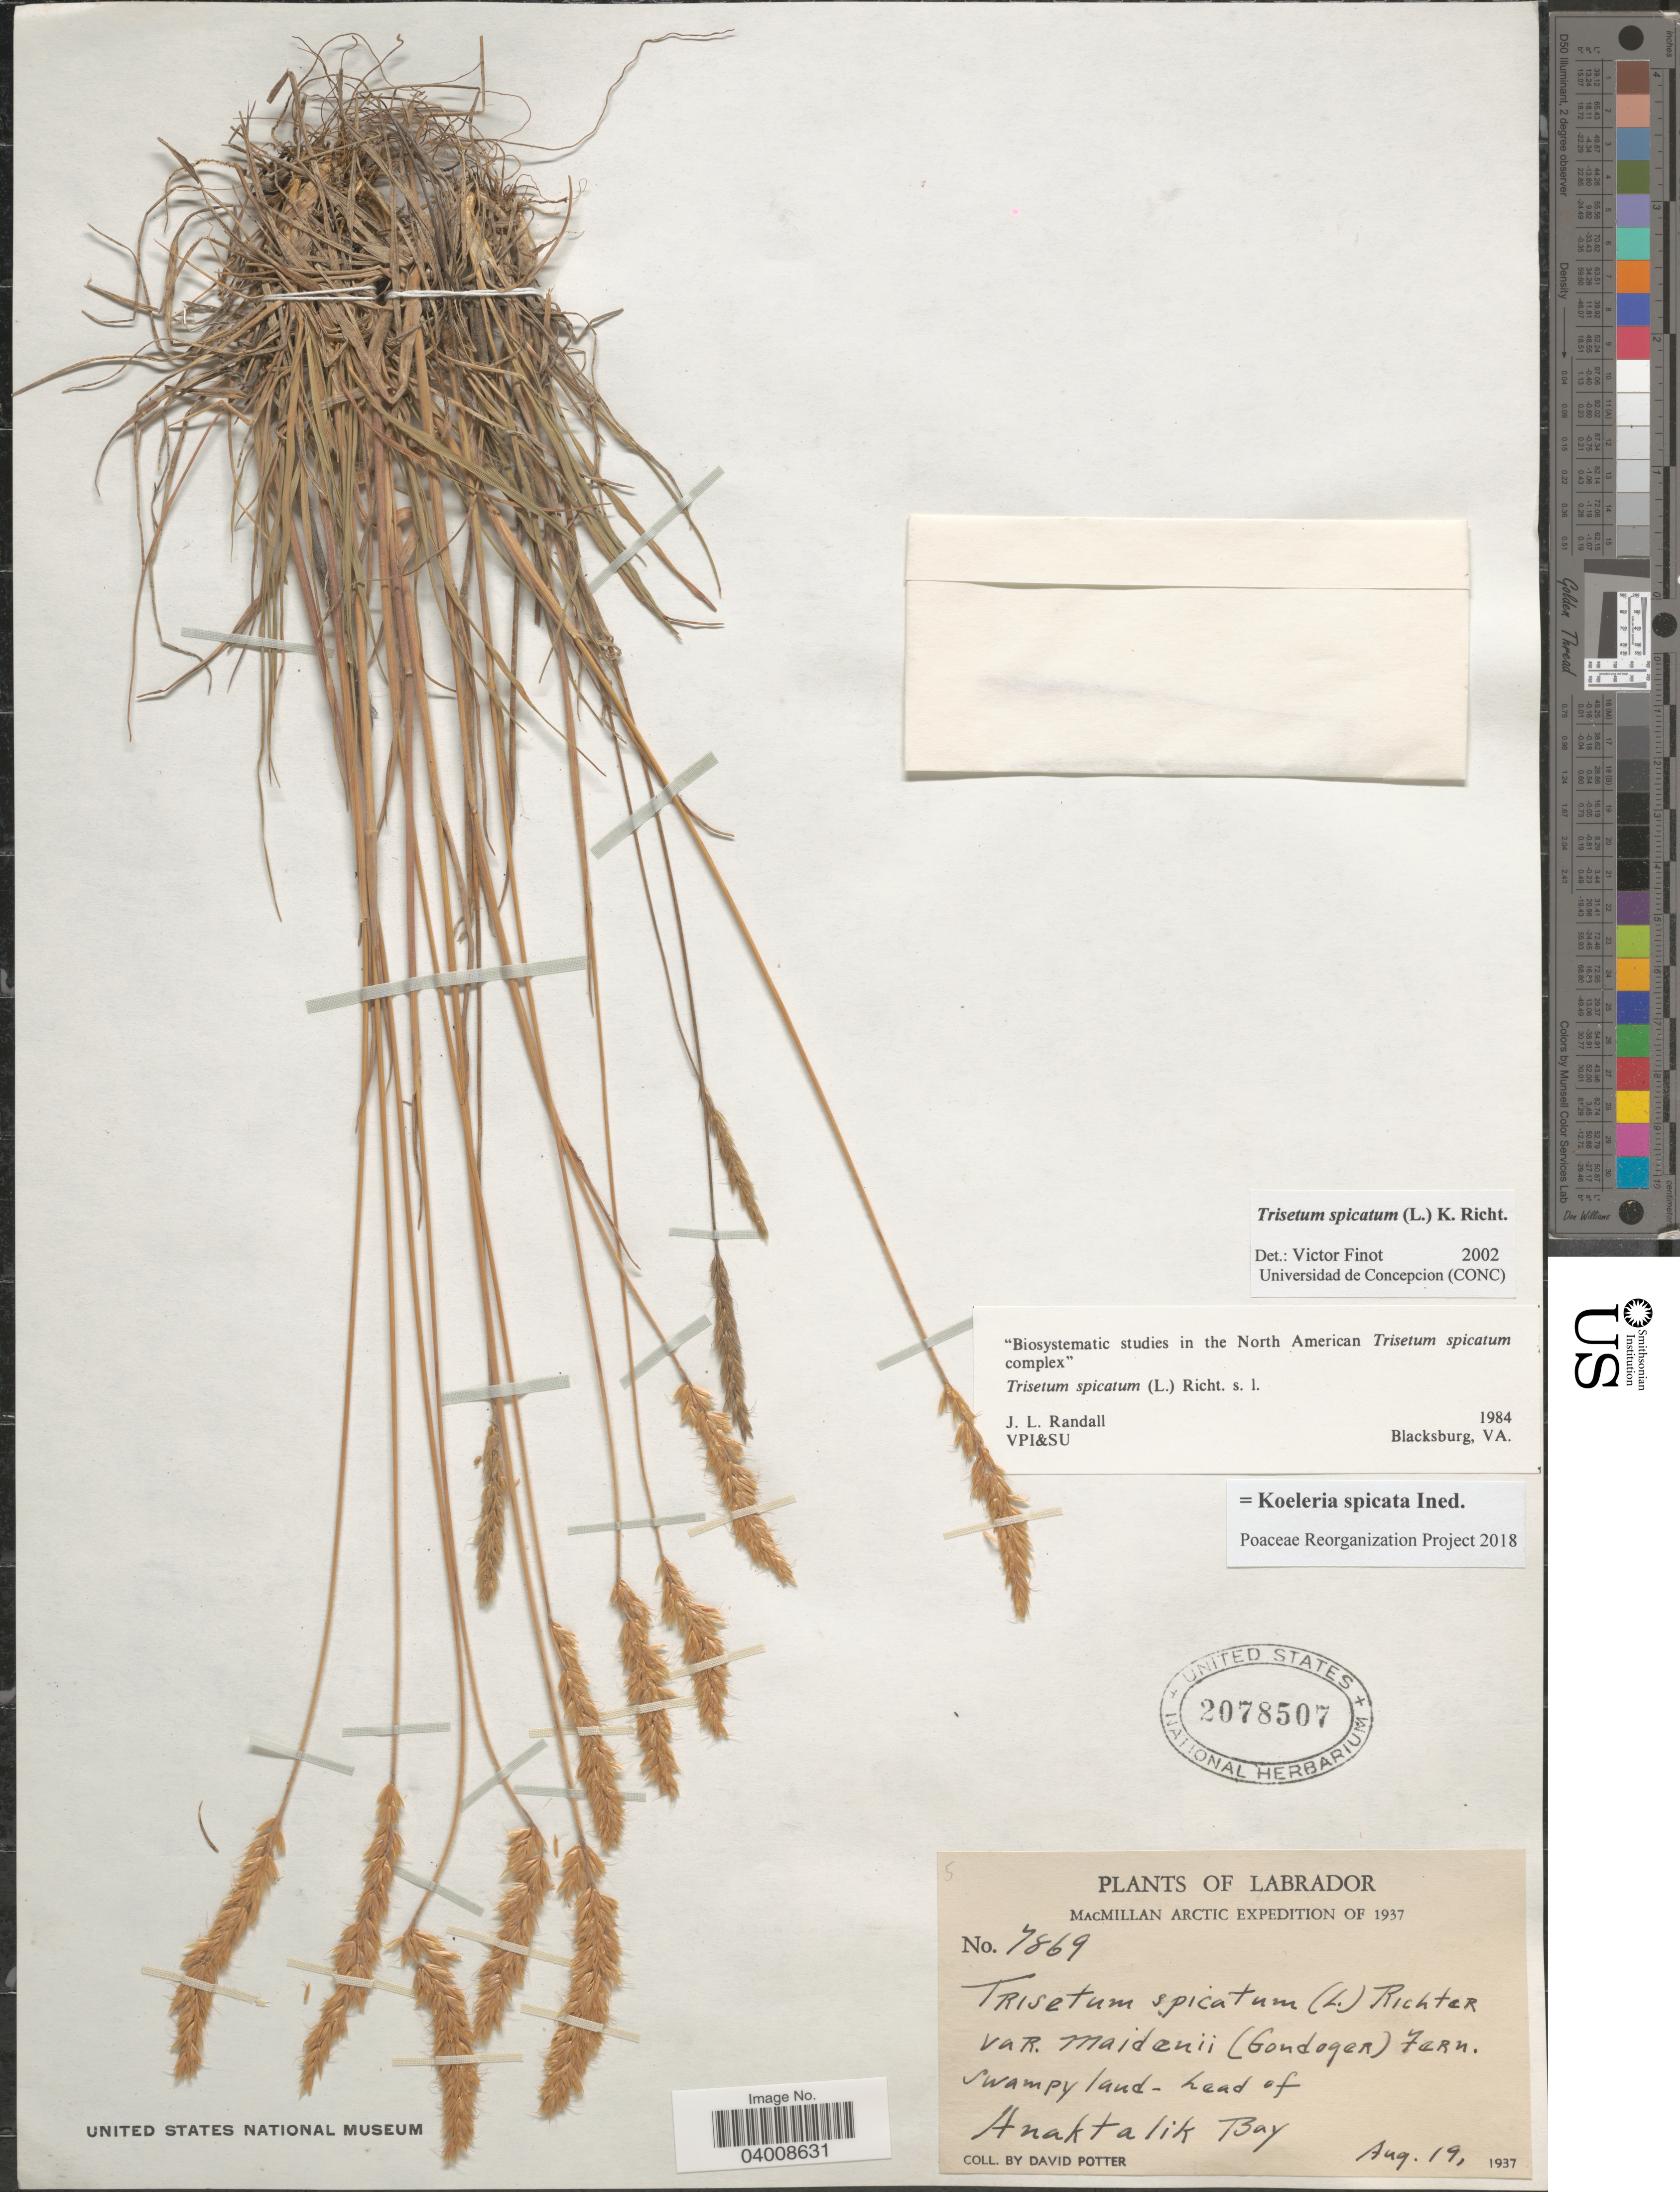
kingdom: Plantae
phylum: Tracheophyta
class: Liliopsida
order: Poales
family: Poaceae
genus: Koeleria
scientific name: Koeleria spicata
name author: (L.) Barberá et al.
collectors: D. Potter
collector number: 7869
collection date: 1937-08-19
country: Canada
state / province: Newfoundland and Labrador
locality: Labrador. Swampy land - head of Anaktalik Bay.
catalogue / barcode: US 2078507